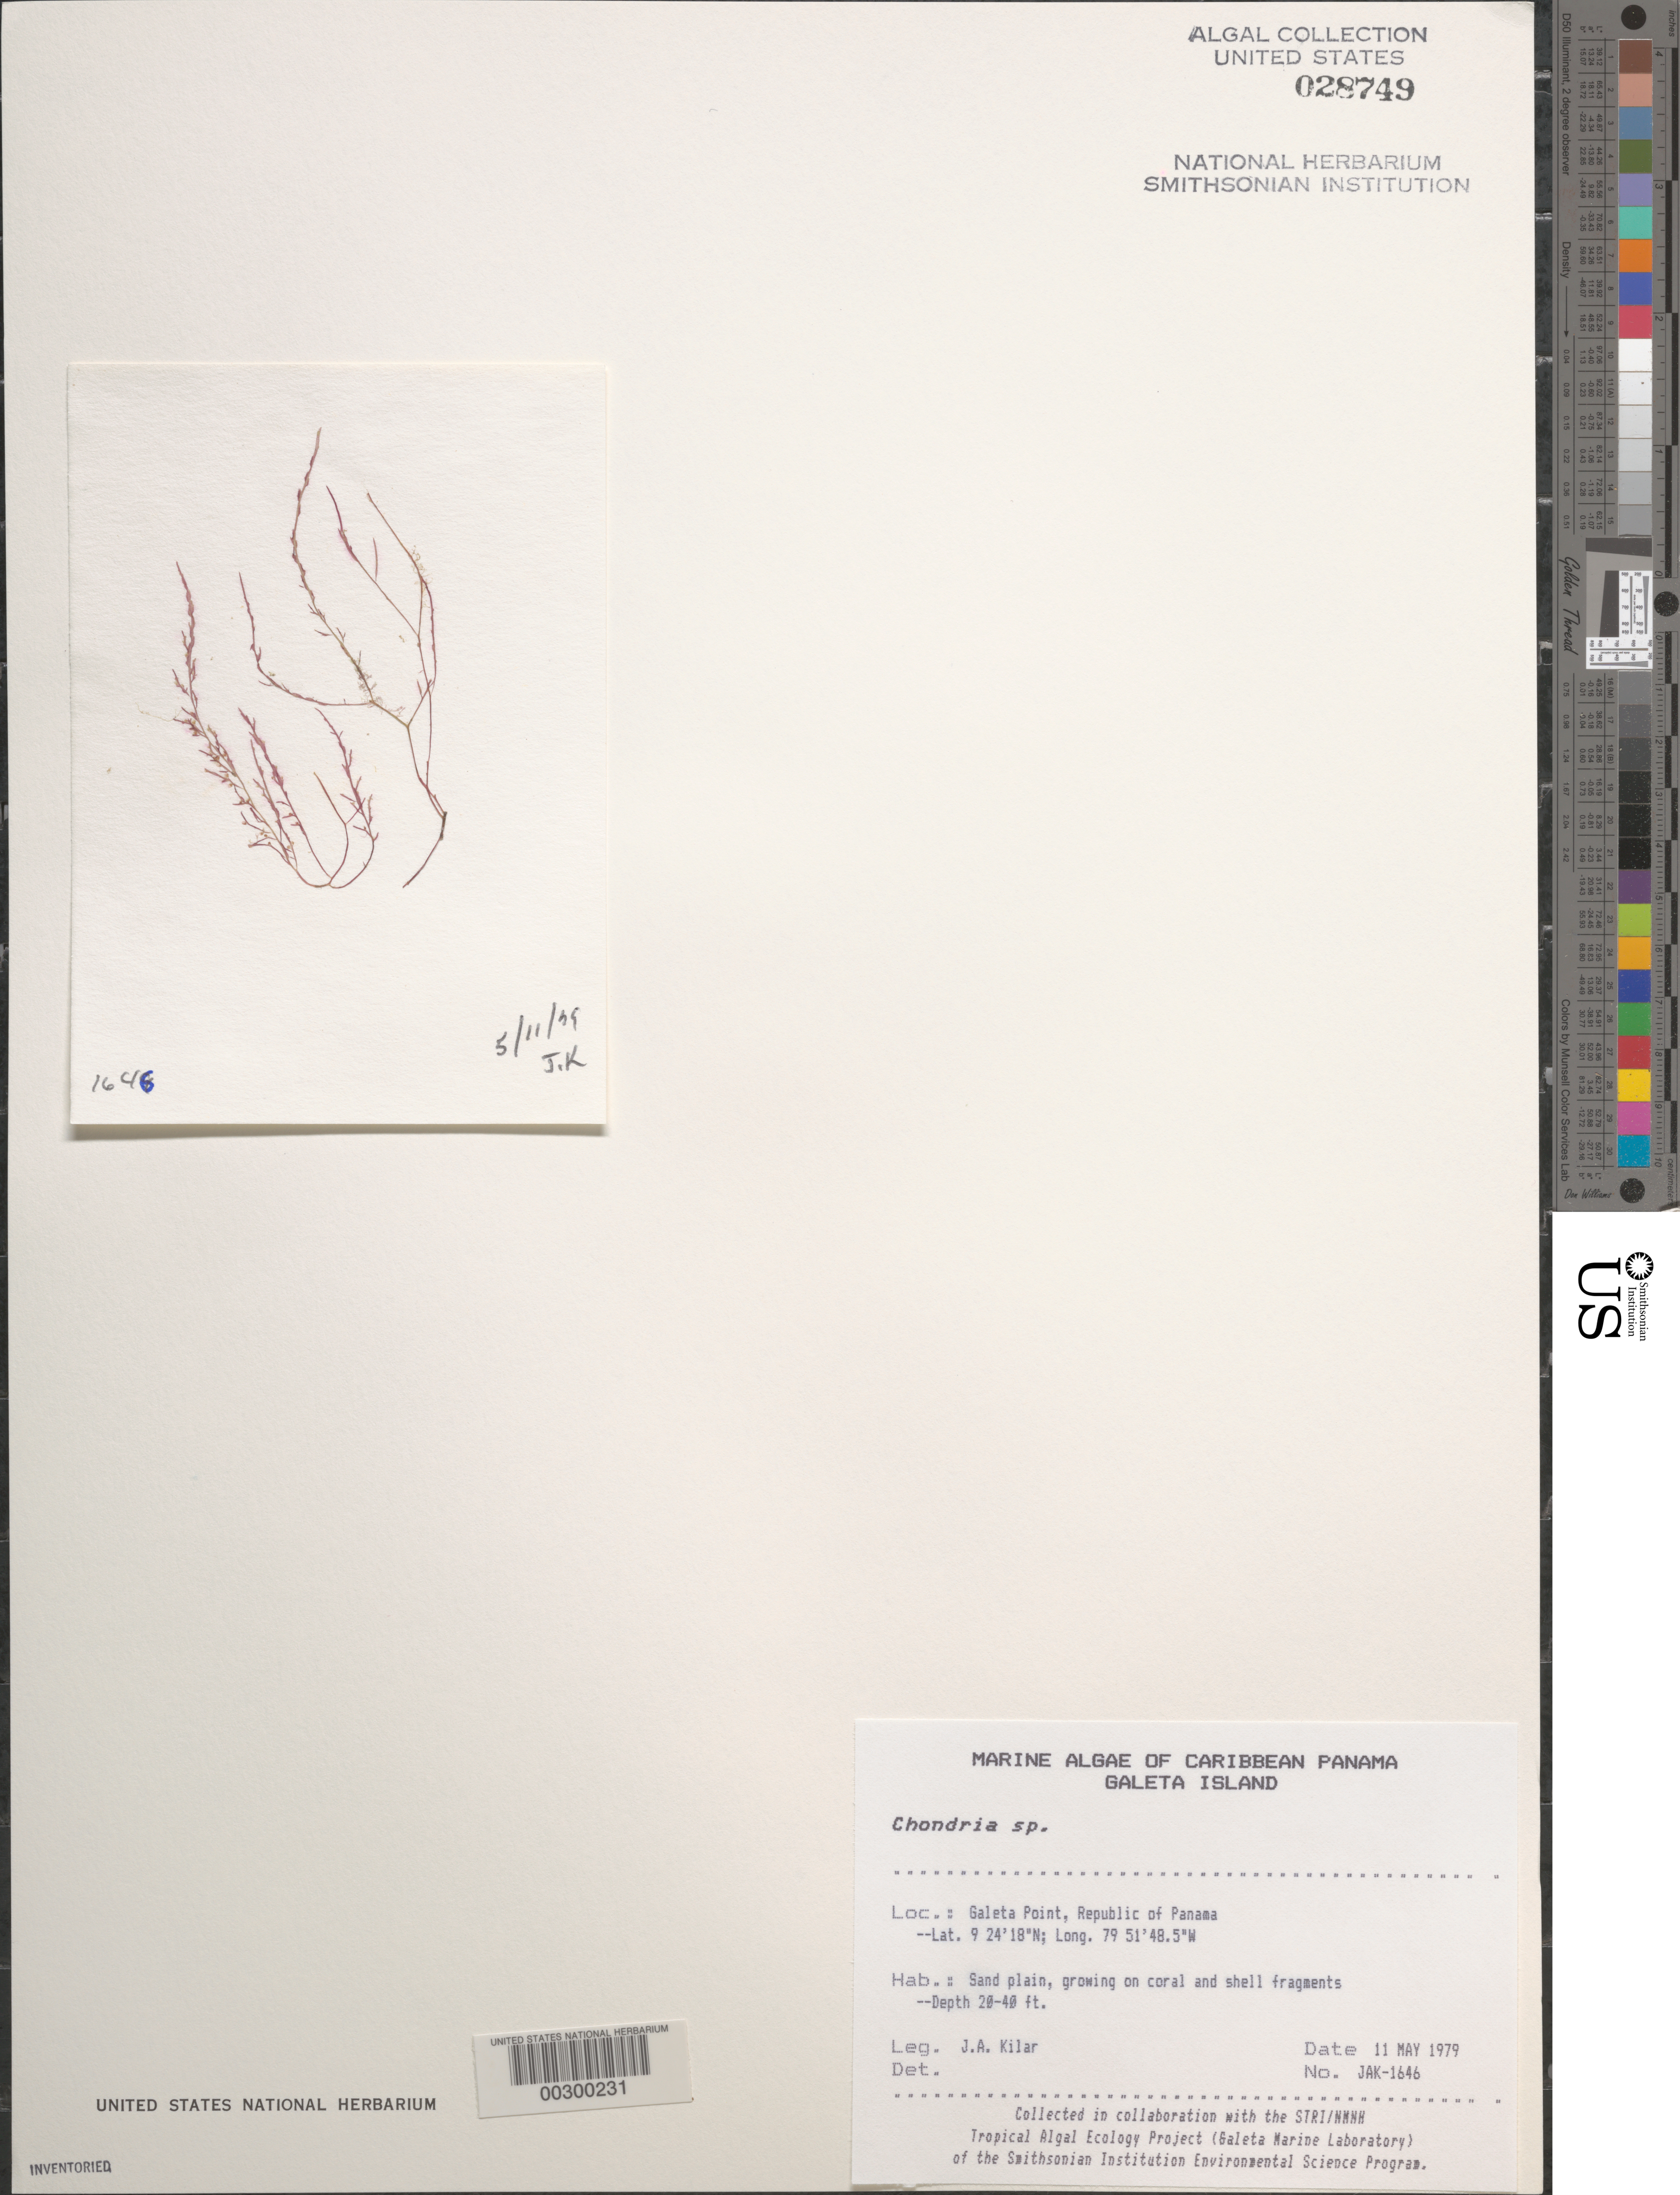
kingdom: Plantae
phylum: Rhodophyta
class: Florideophyceae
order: Ceramiales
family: Rhodomelaceae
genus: Chondria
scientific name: Chondria sp.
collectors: J. A. Kilar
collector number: JAK-1646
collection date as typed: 11 May 1979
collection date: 1979-05-11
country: Panama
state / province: Colón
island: Galeta Island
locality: Galeta Point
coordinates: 9 24' 18" N, 79 51' 48.5" W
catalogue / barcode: US 28749